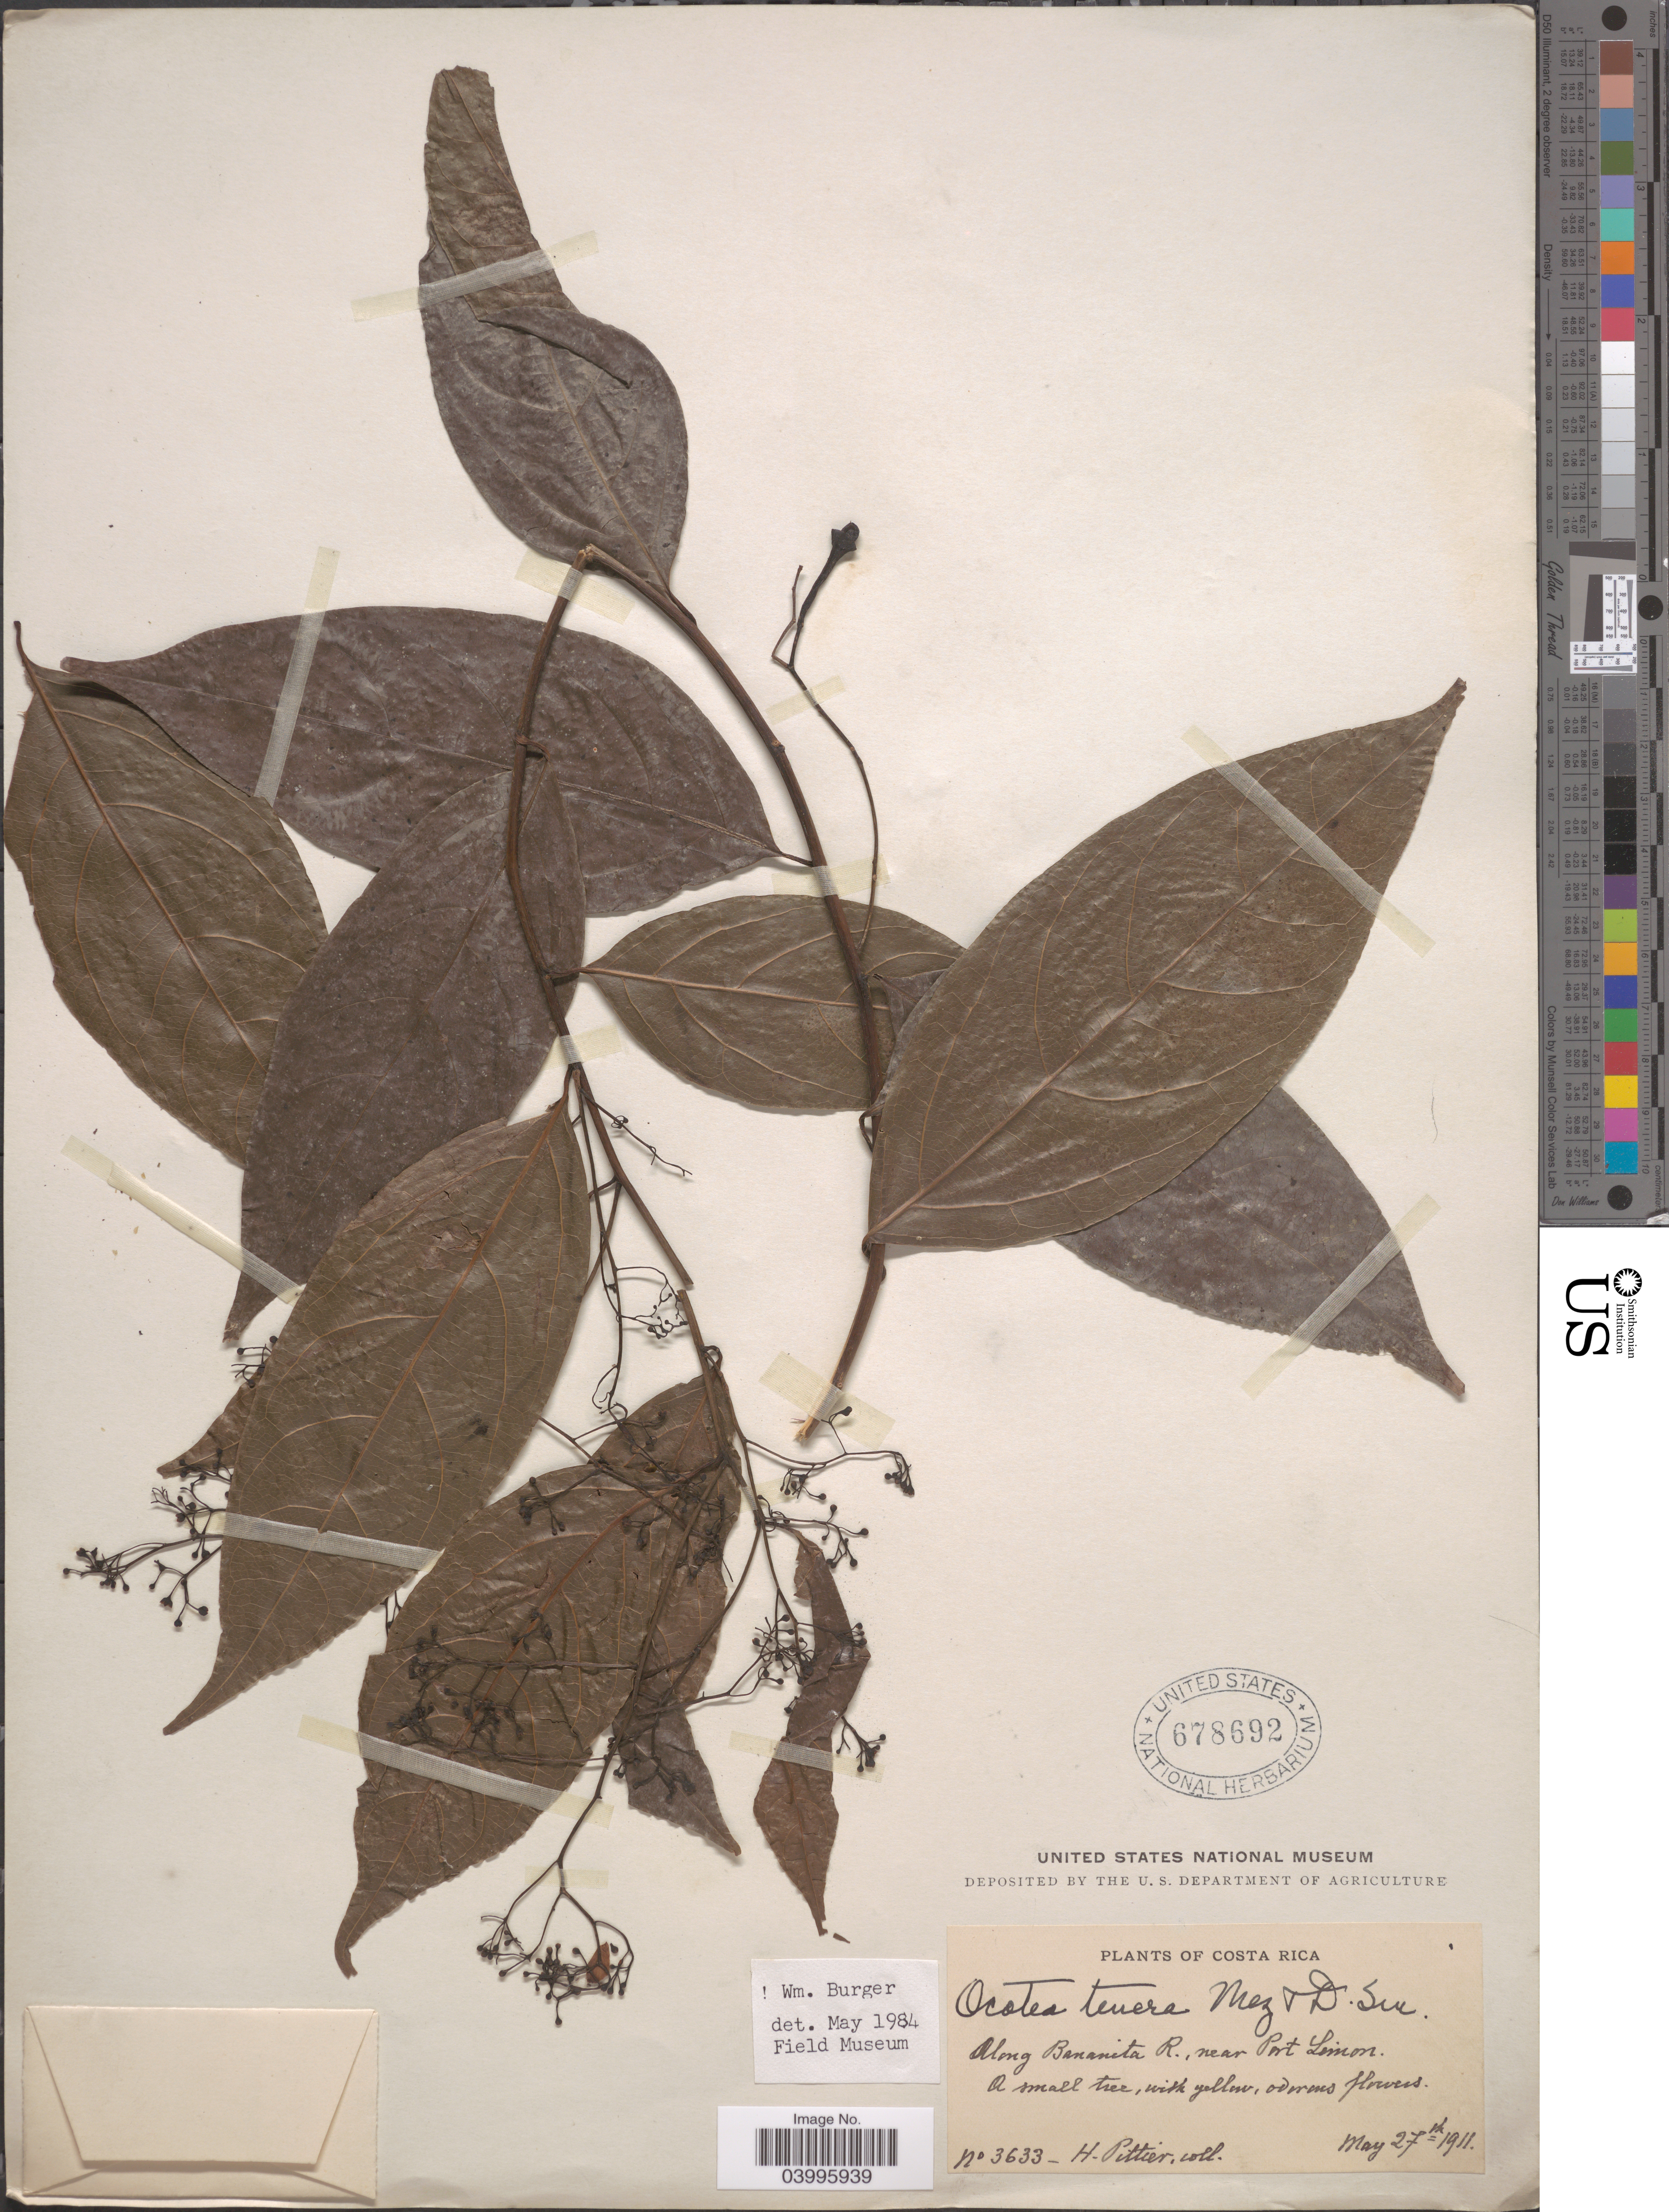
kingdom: Plantae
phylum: Tracheophyta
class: Magnoliopsida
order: Laurales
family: Lauraceae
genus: Ocotea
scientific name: Ocotea tenera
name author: Mez & Donn. Sm.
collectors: H. F. Pittier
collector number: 3633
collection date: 1911-05-27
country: Costa Rica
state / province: Limón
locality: Along Bananita R., near Port Limon.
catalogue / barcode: US 678692